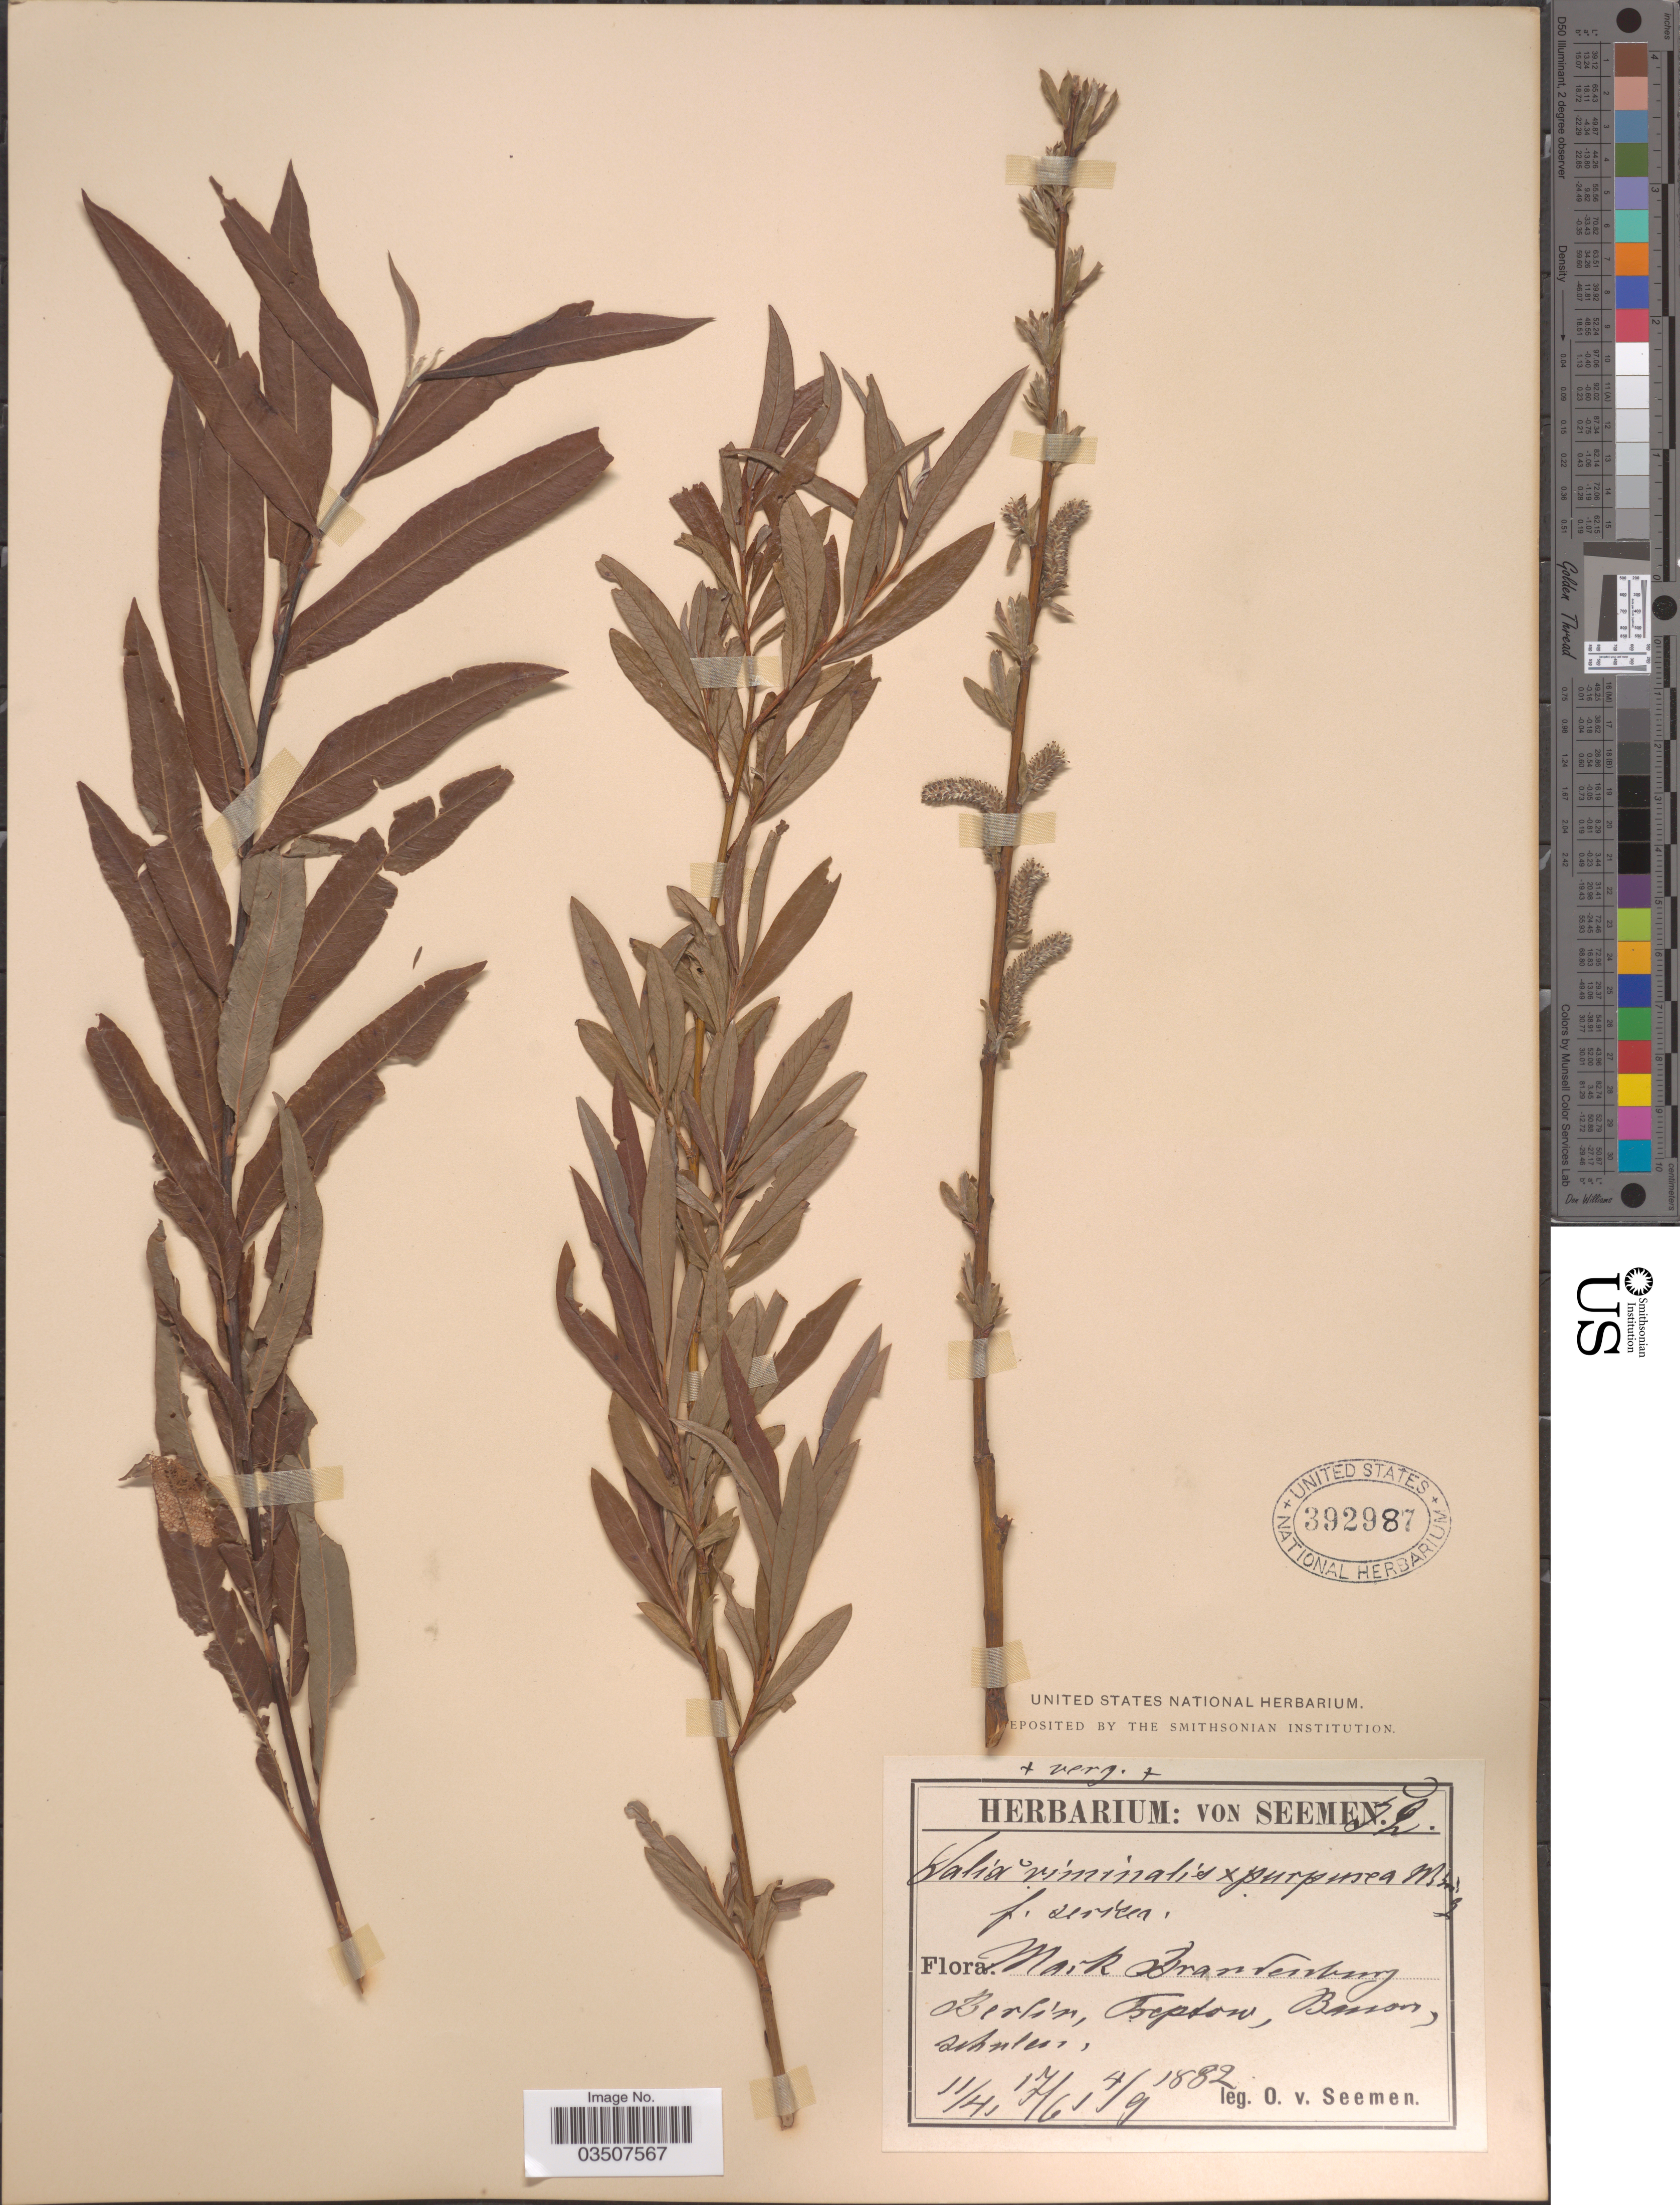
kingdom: Plantae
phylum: Tracheophyta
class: Magnoliopsida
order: Malpighiales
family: Salicaceae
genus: Salix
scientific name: Salix viminalis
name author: L.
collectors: K. O. von Seemen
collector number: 52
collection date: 1882-04-11/1882-09-04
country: Germany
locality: Mark Brandenburg, Berlin, Treptow, Baum, schulen.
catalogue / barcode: US 392987